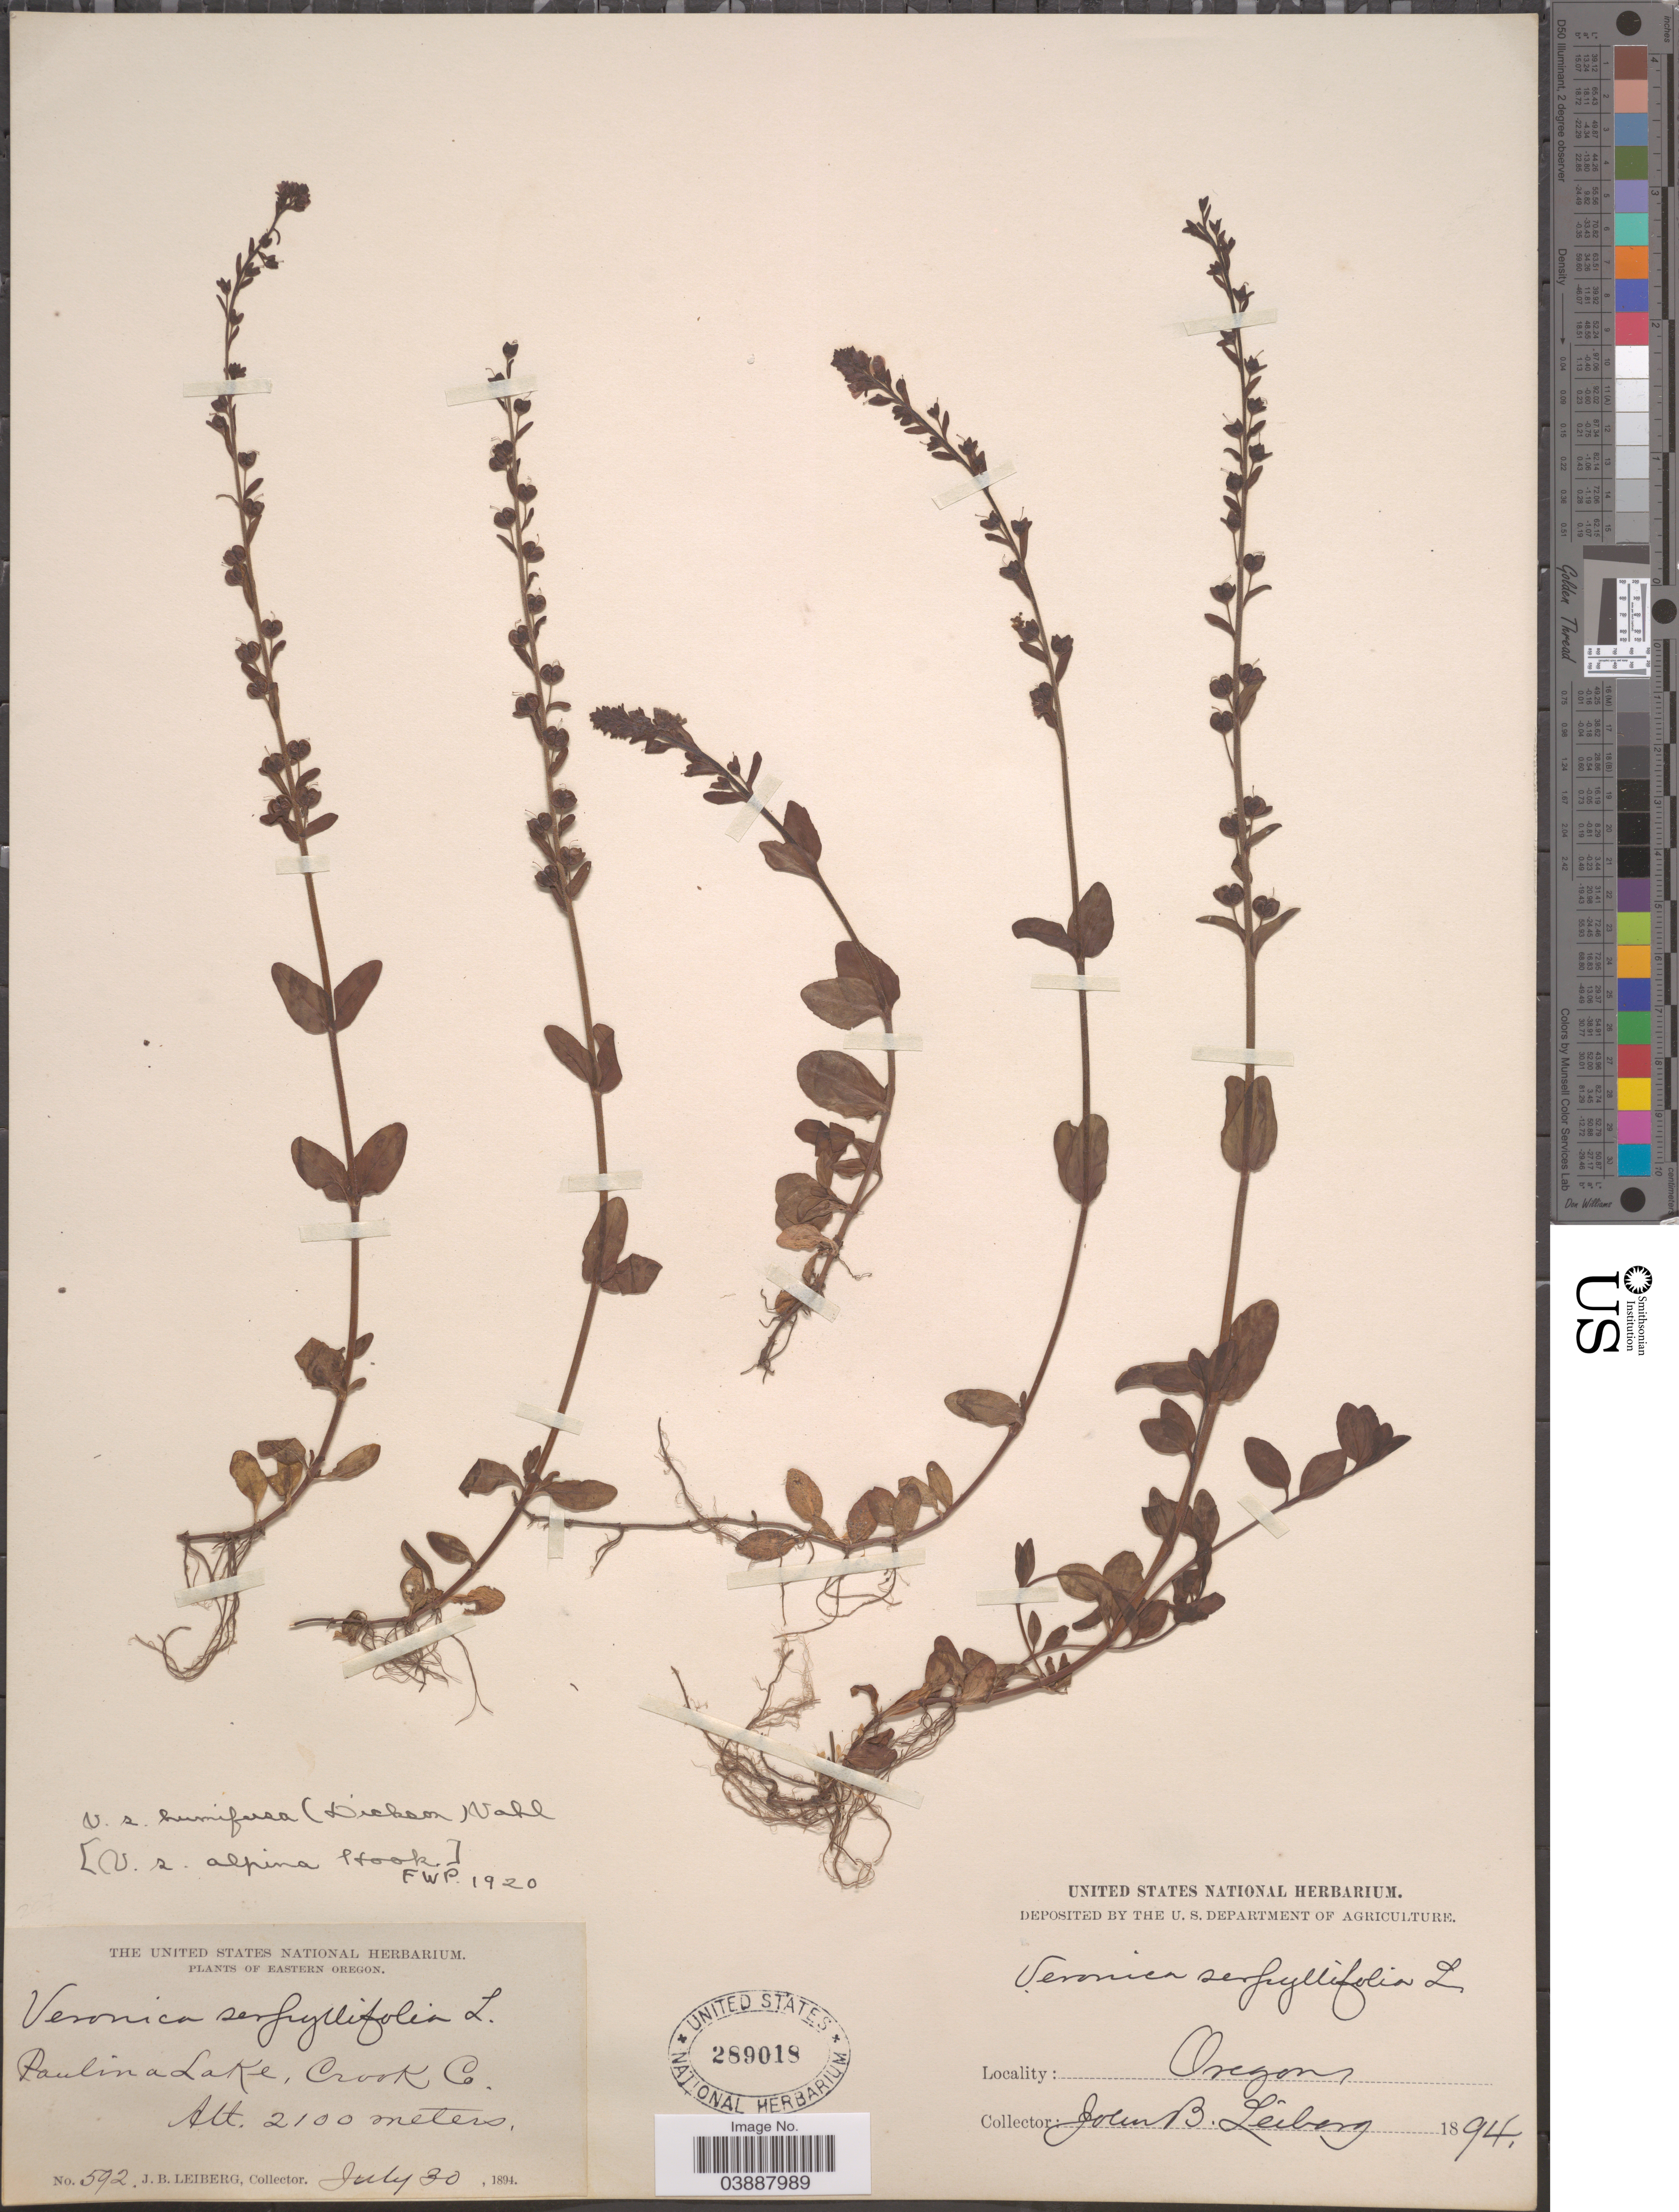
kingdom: Plantae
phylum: Tracheophyta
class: Magnoliopsida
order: Lamiales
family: Plantaginaceae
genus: Veronica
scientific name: Veronica serpyllifolia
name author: L.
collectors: J. B. Leiberg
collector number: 592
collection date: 1894-07-30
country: United States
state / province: Oregon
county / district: Deschutes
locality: Eastern Oregon. Paulina Lake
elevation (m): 2100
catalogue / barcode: US 289018